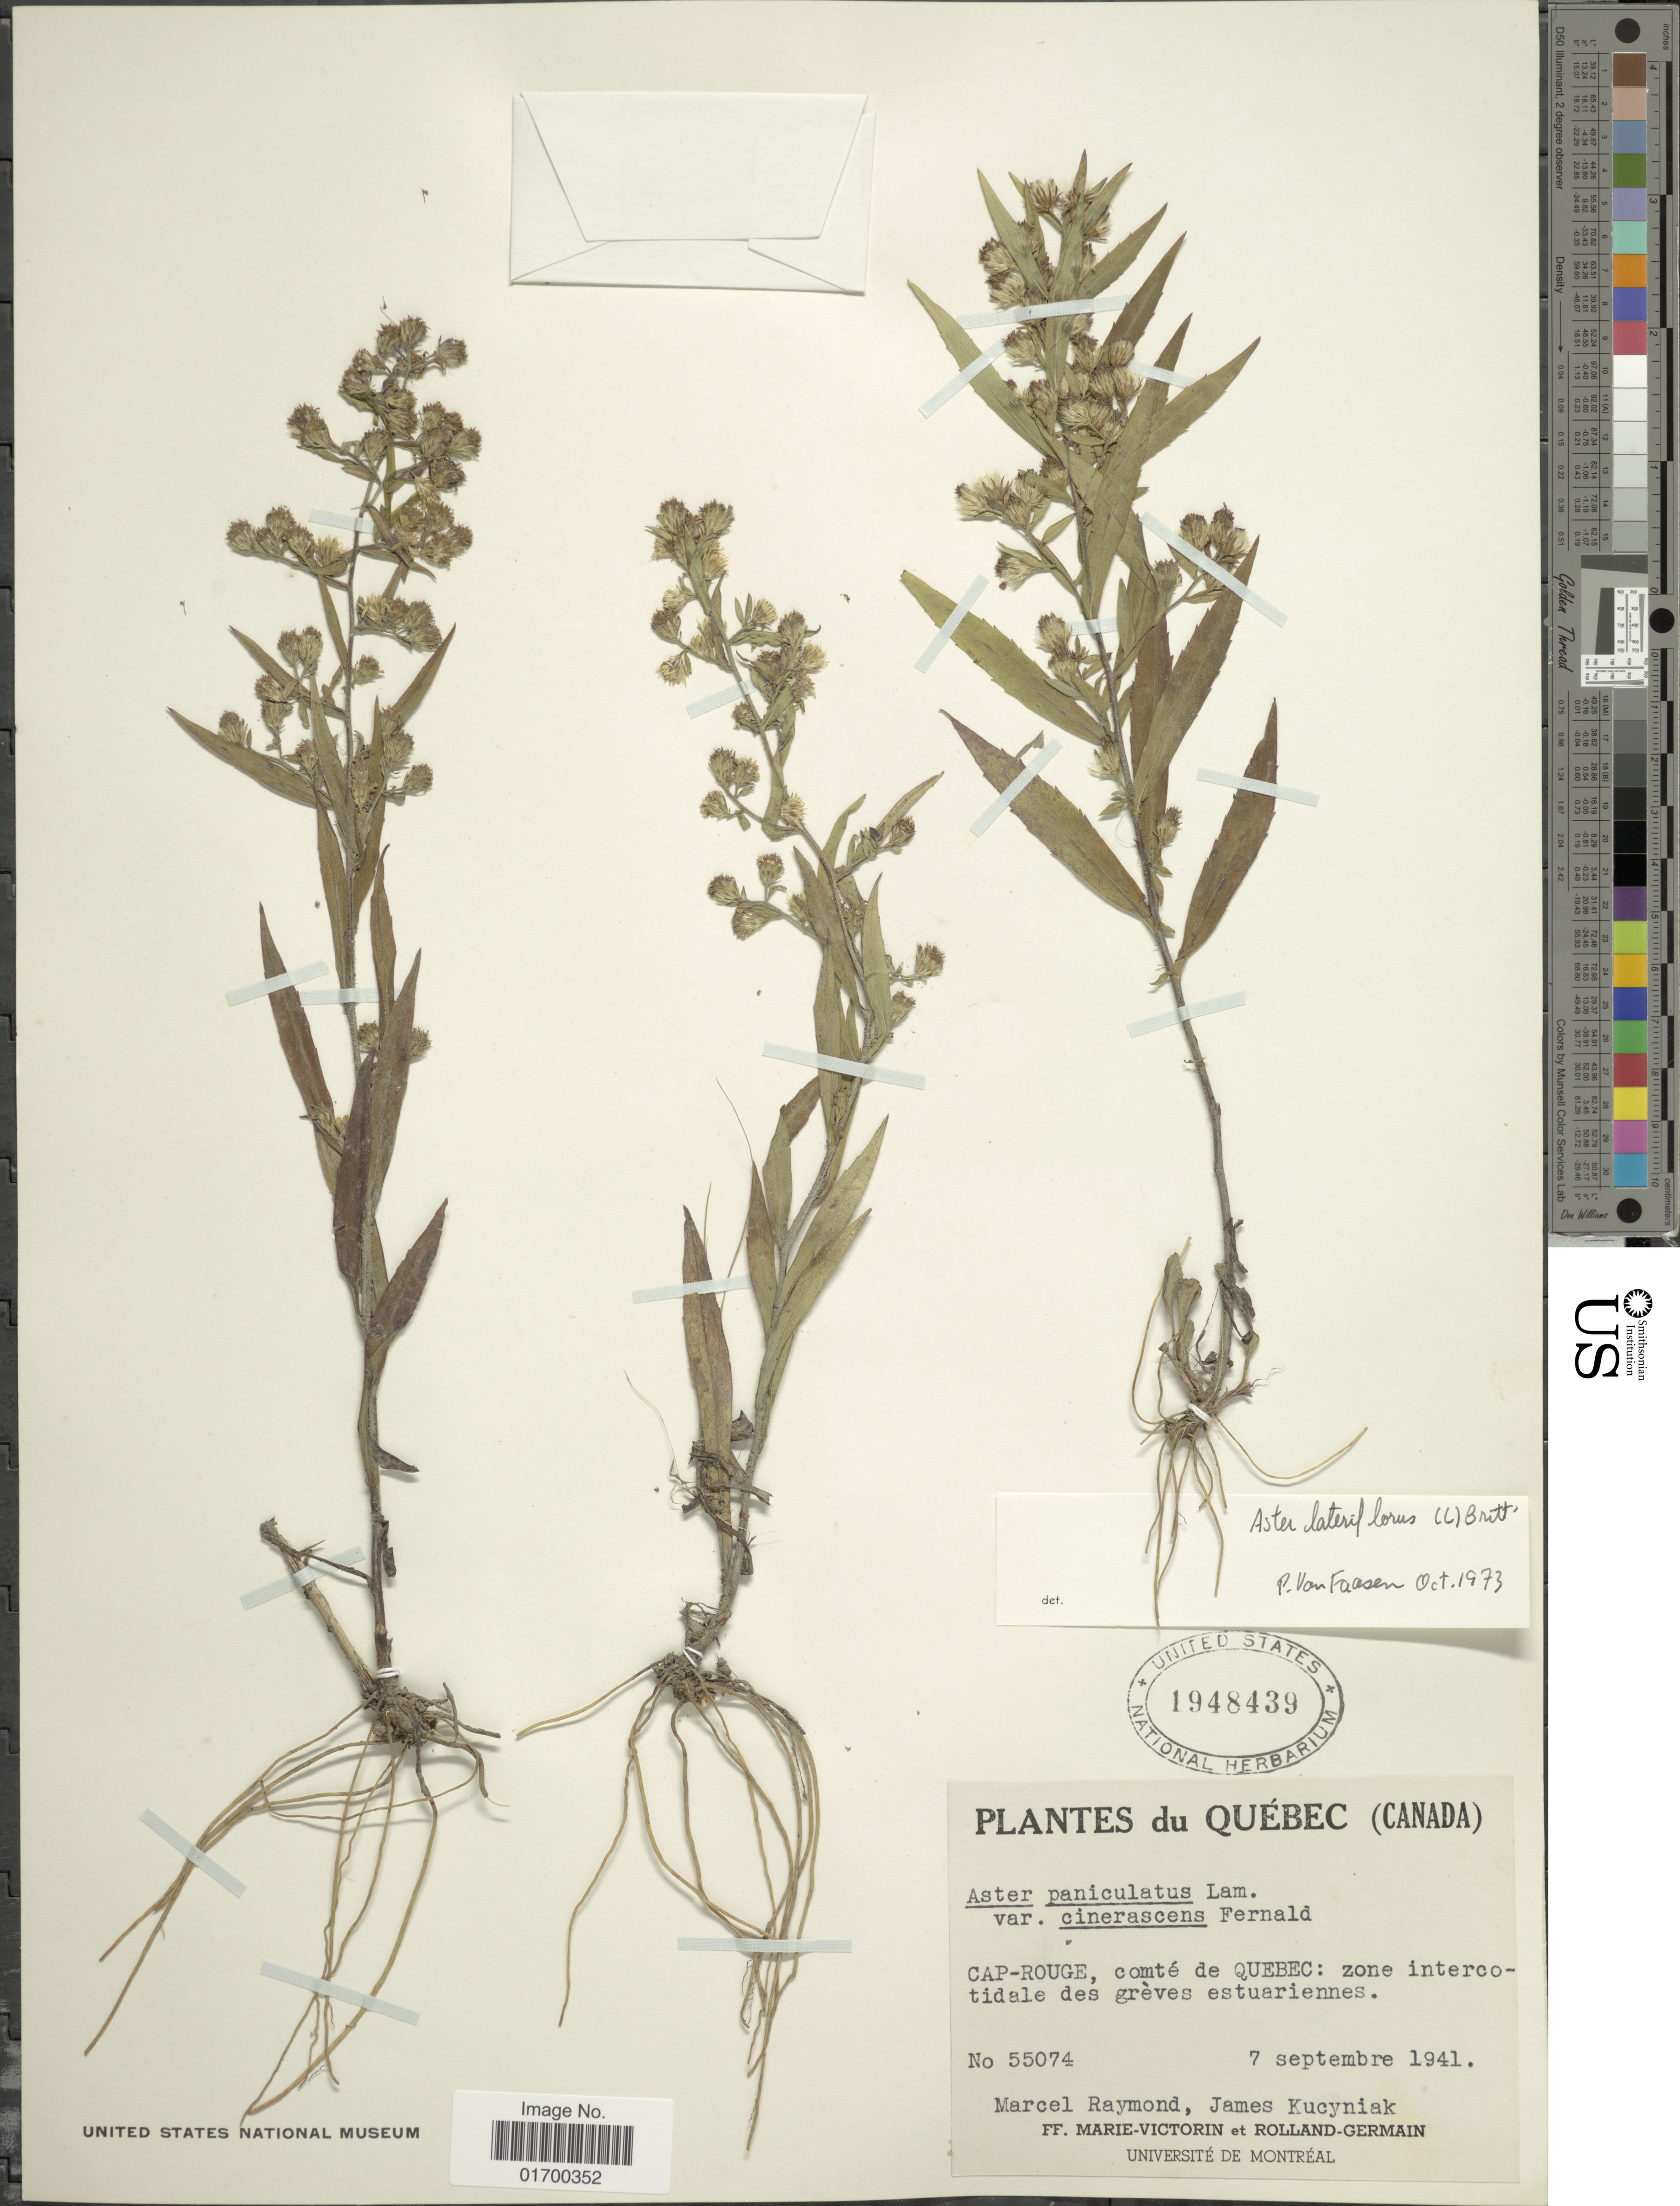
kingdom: Plantae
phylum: Tracheophyta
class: Magnoliopsida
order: Asterales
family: Asteraceae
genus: Symphyotrichum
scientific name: Symphyotrichum lateriflorum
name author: (L.) Á. Löve & D. Löve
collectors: M. Raymond, J. Kucyniak, Fr. Marie-Victorin & Rolland-Germain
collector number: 55074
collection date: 1941-09-07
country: Canada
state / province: Quebec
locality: Cap-Rouge, comte de Quebec: zone intercotidale des greves estuariennes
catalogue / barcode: US 1948439